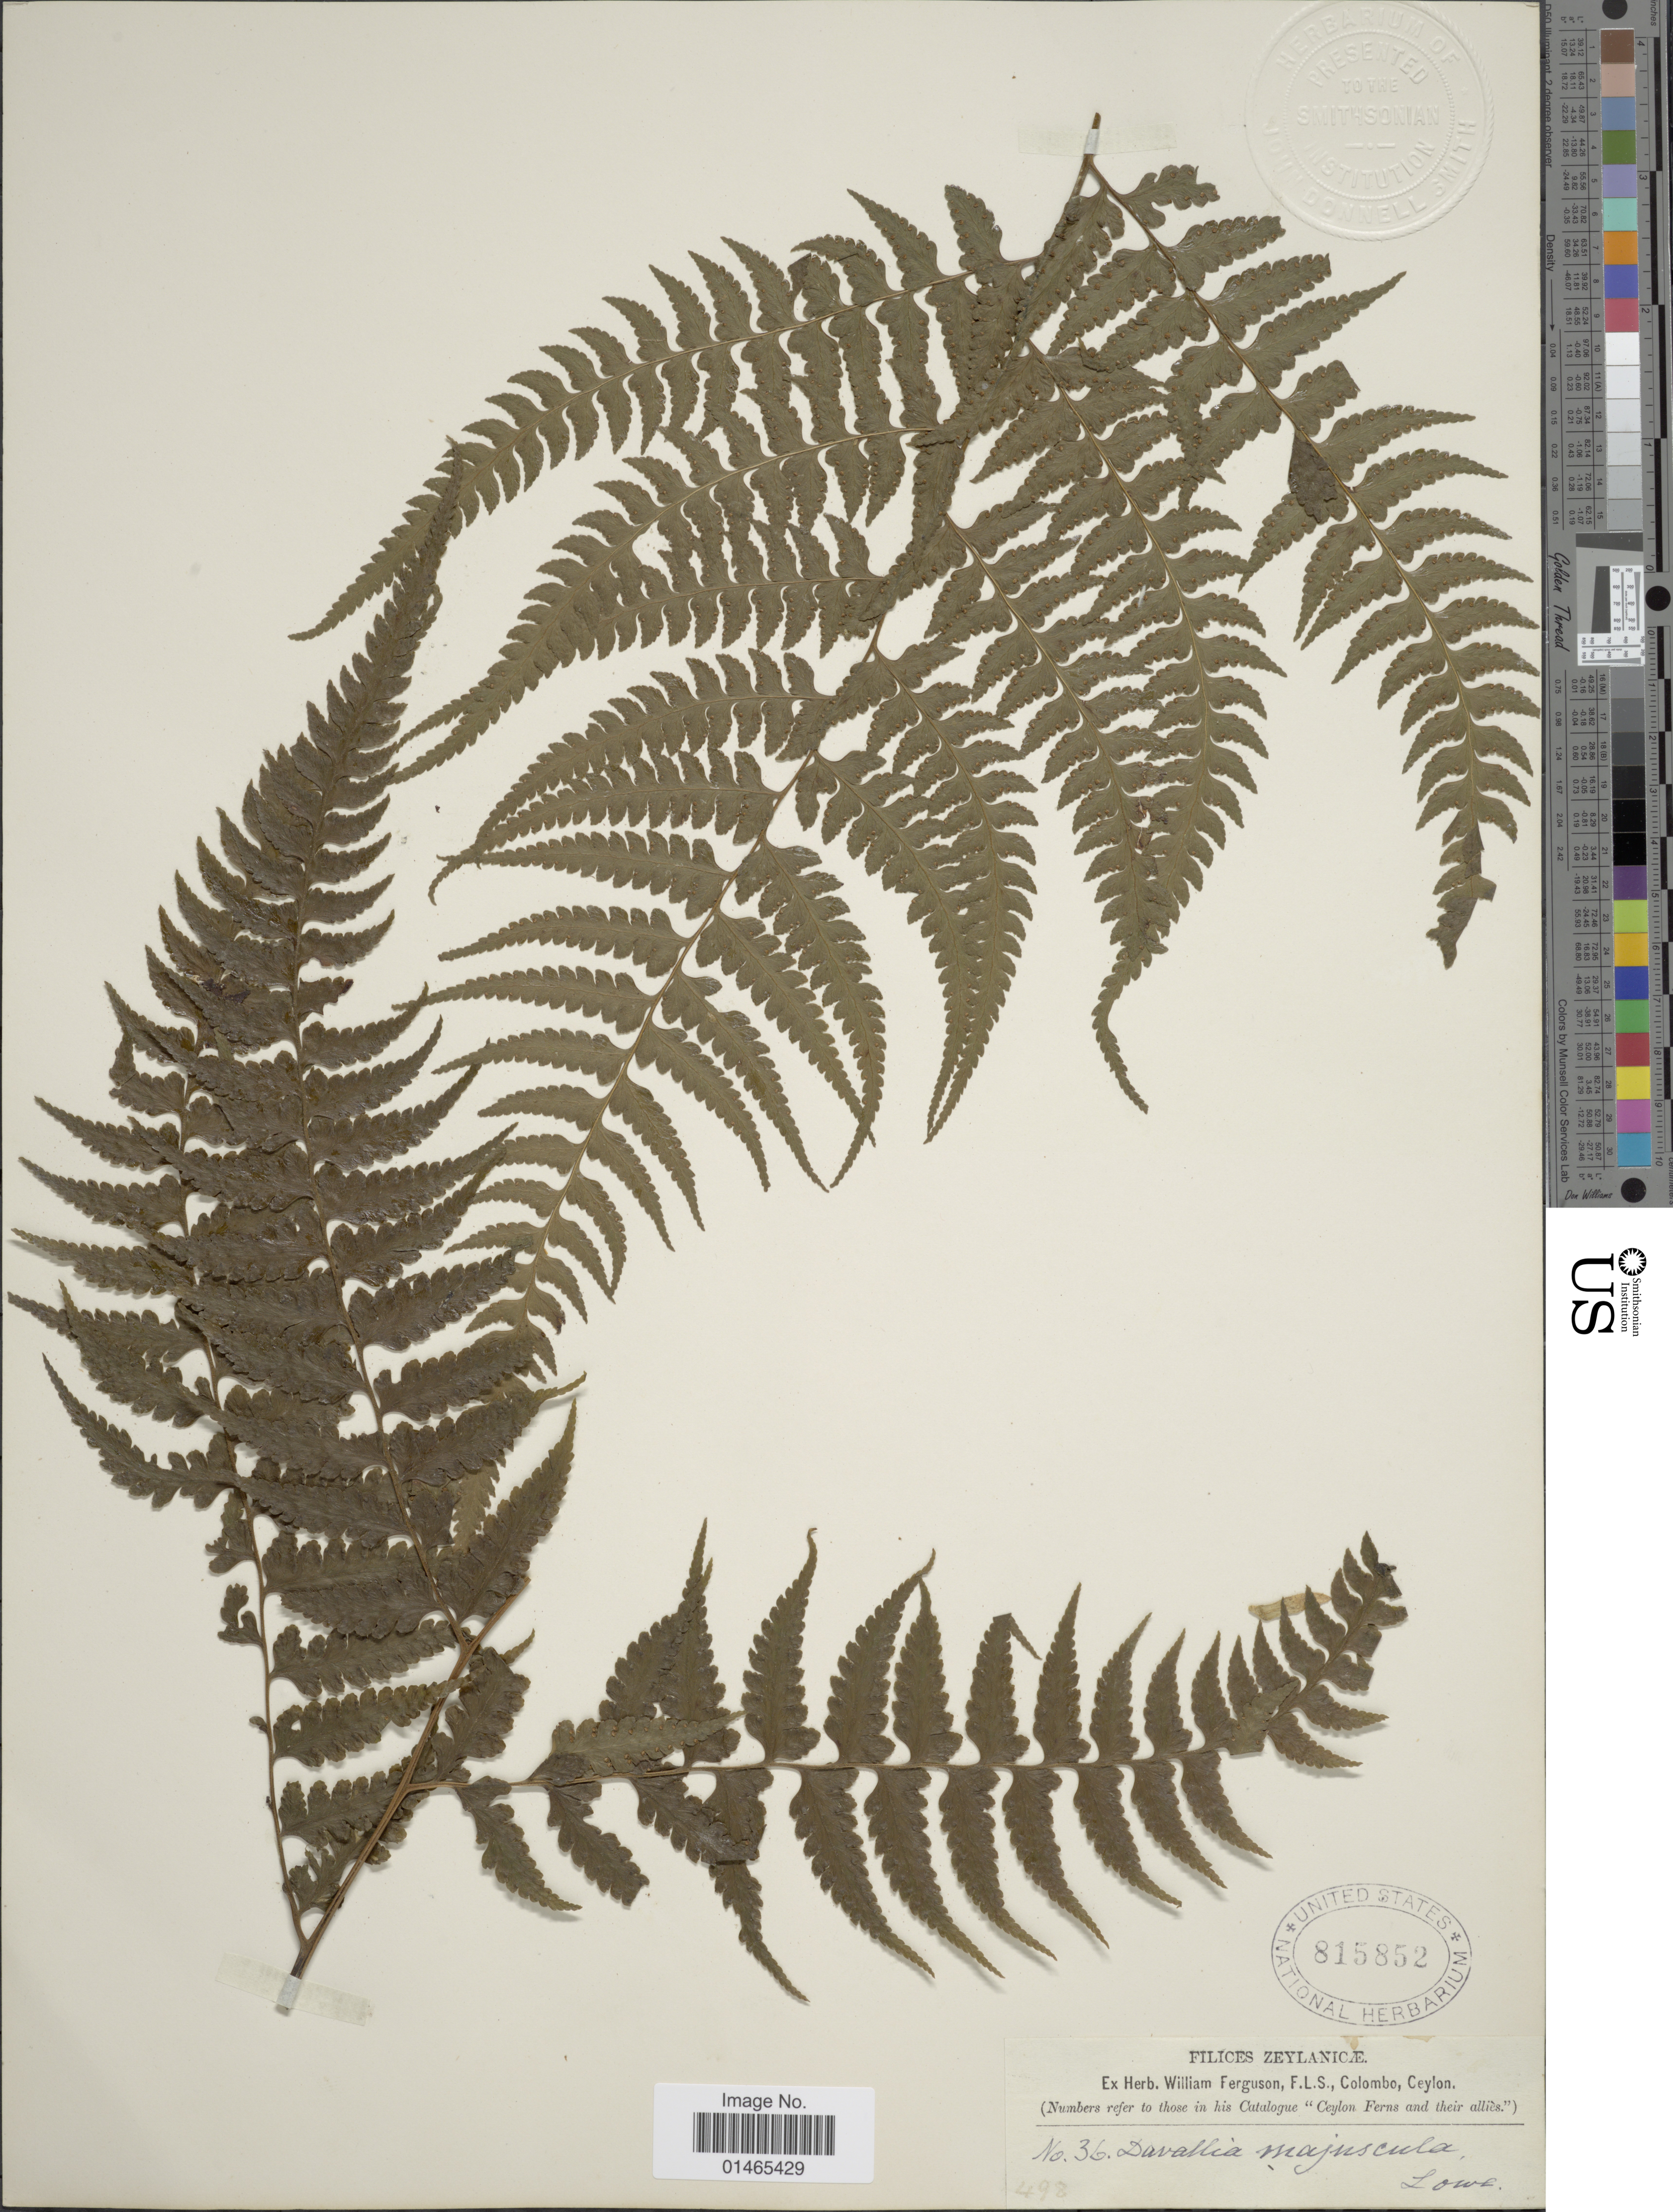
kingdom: Plantae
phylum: Tracheophyta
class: Polypodiopsida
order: Polypodiales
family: Dennstaedtiaceae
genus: Microlepia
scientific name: Microlepia majuscula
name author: (Lowe) T. Moore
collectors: ex herb. W. Ferguson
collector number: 36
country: Sri Lanka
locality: Zeylanice, F.L.S, Colombo, Ceylon [unsure placement]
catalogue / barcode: US 815852